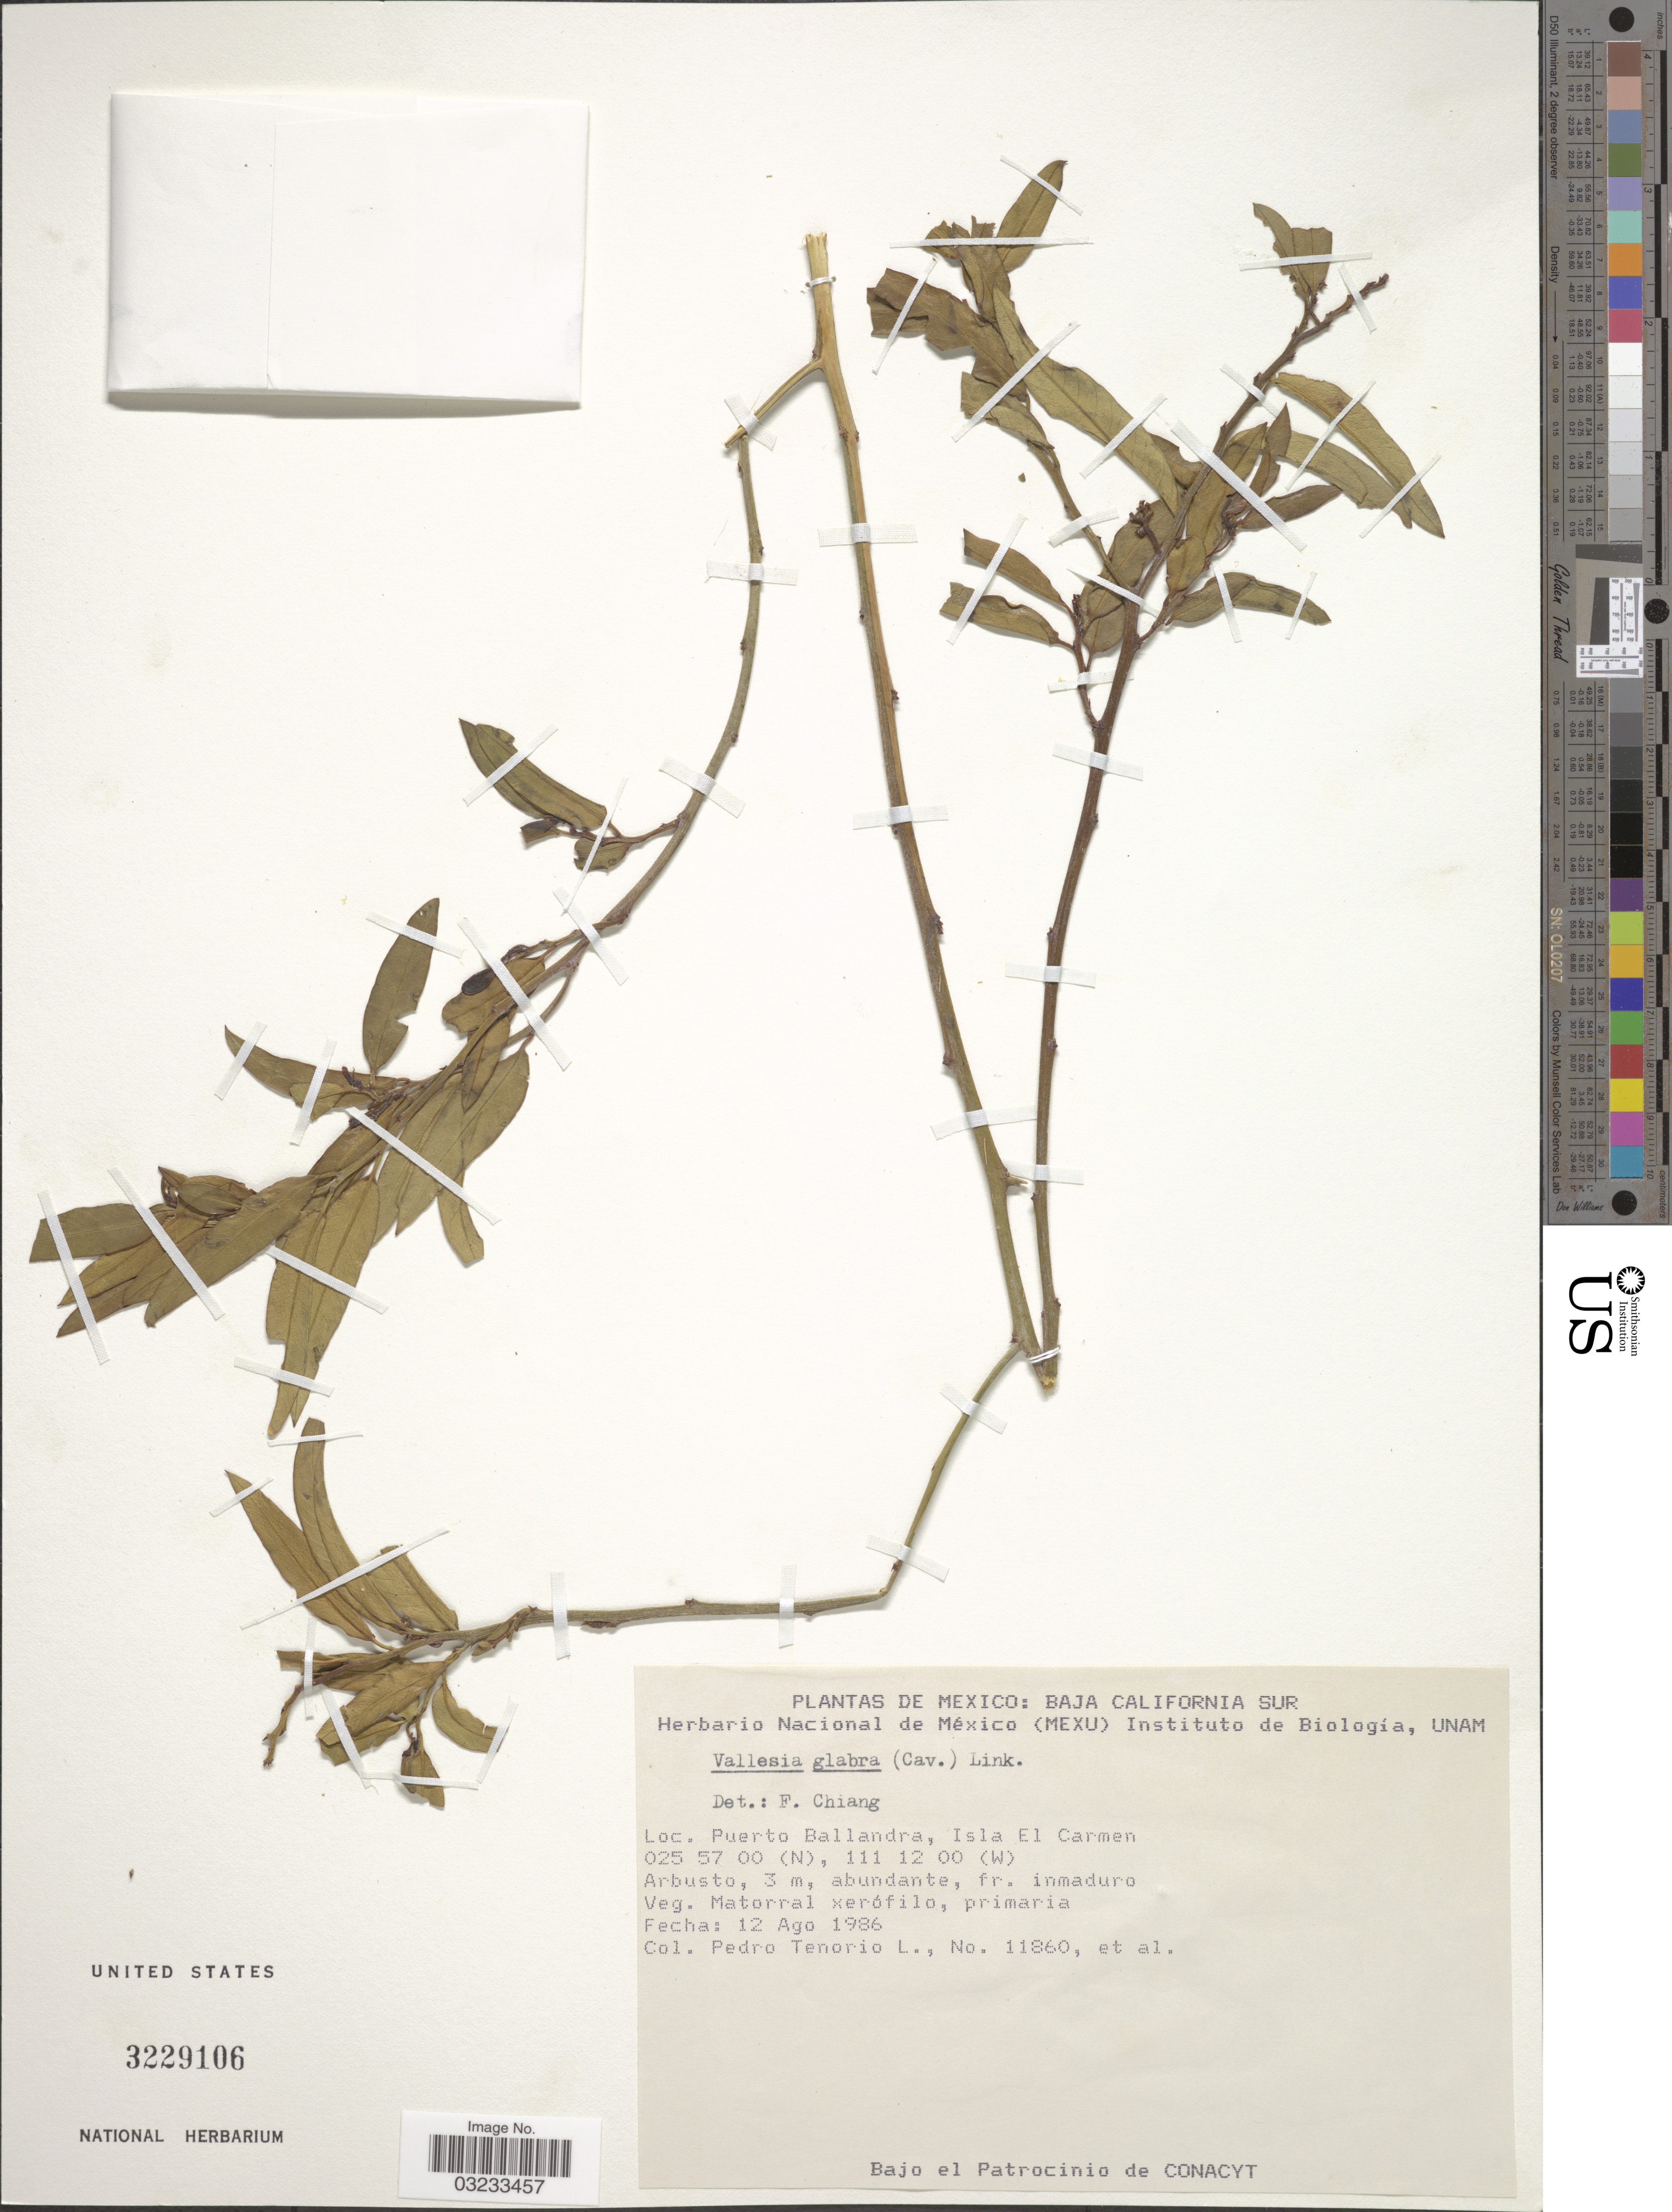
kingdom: Plantae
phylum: Tracheophyta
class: Magnoliopsida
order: Gentianales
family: Apocynaceae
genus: Vallesia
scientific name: Vallesia glabra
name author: (Cav.) Link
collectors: P. Tenorio L. & et al.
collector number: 11860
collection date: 1986-08-12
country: Mexico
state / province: Baja California Sur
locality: Puerto Ballandra, Isla El Carmen.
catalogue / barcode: US 3229106